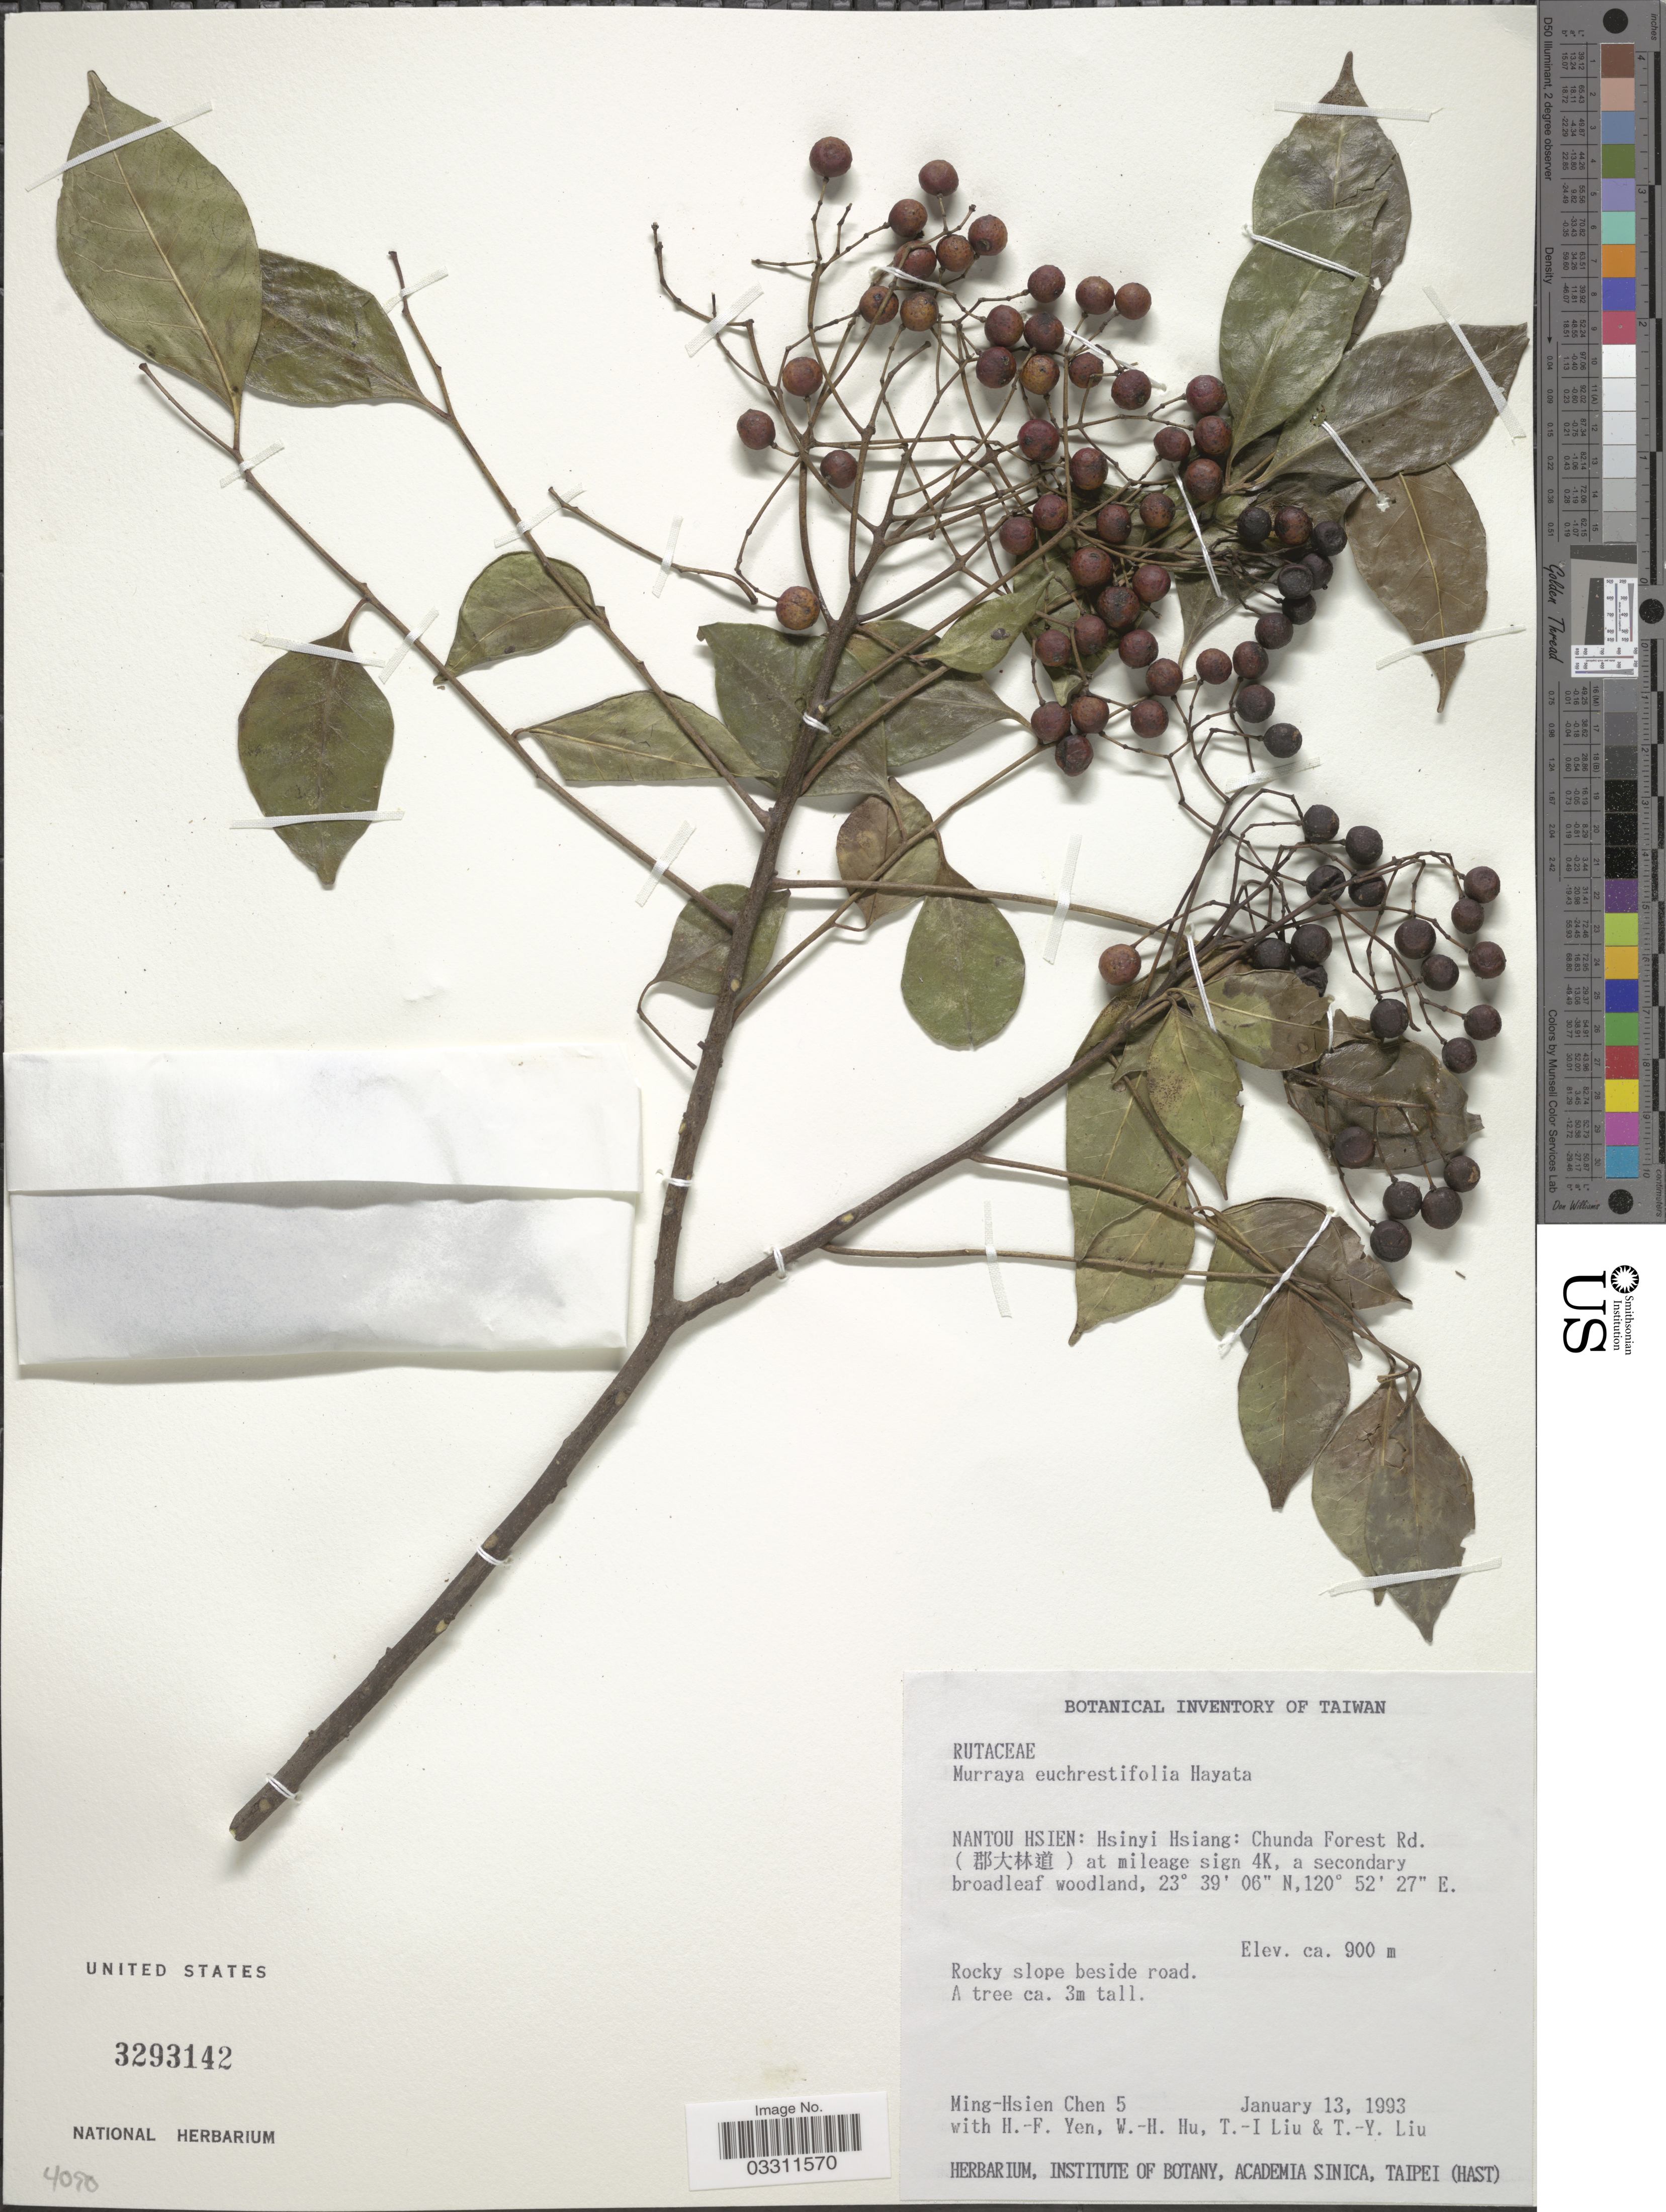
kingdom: Plantae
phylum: Tracheophyta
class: Magnoliopsida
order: Sapindales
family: Rutaceae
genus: Murraya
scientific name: Murraya euchrestifolia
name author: Hayata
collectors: M. H. Chen, H. Yen, W. H. Hu, T. I. Liu & T. Y. Liu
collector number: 5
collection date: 1993-01-13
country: Taiwan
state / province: Nantou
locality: Nantou Hsien: Hsinyi Hsiang: Chunda Forest Rd. (X) at mileage sign 4K, a secondary broadleaf woodland.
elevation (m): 900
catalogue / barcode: US 3293142